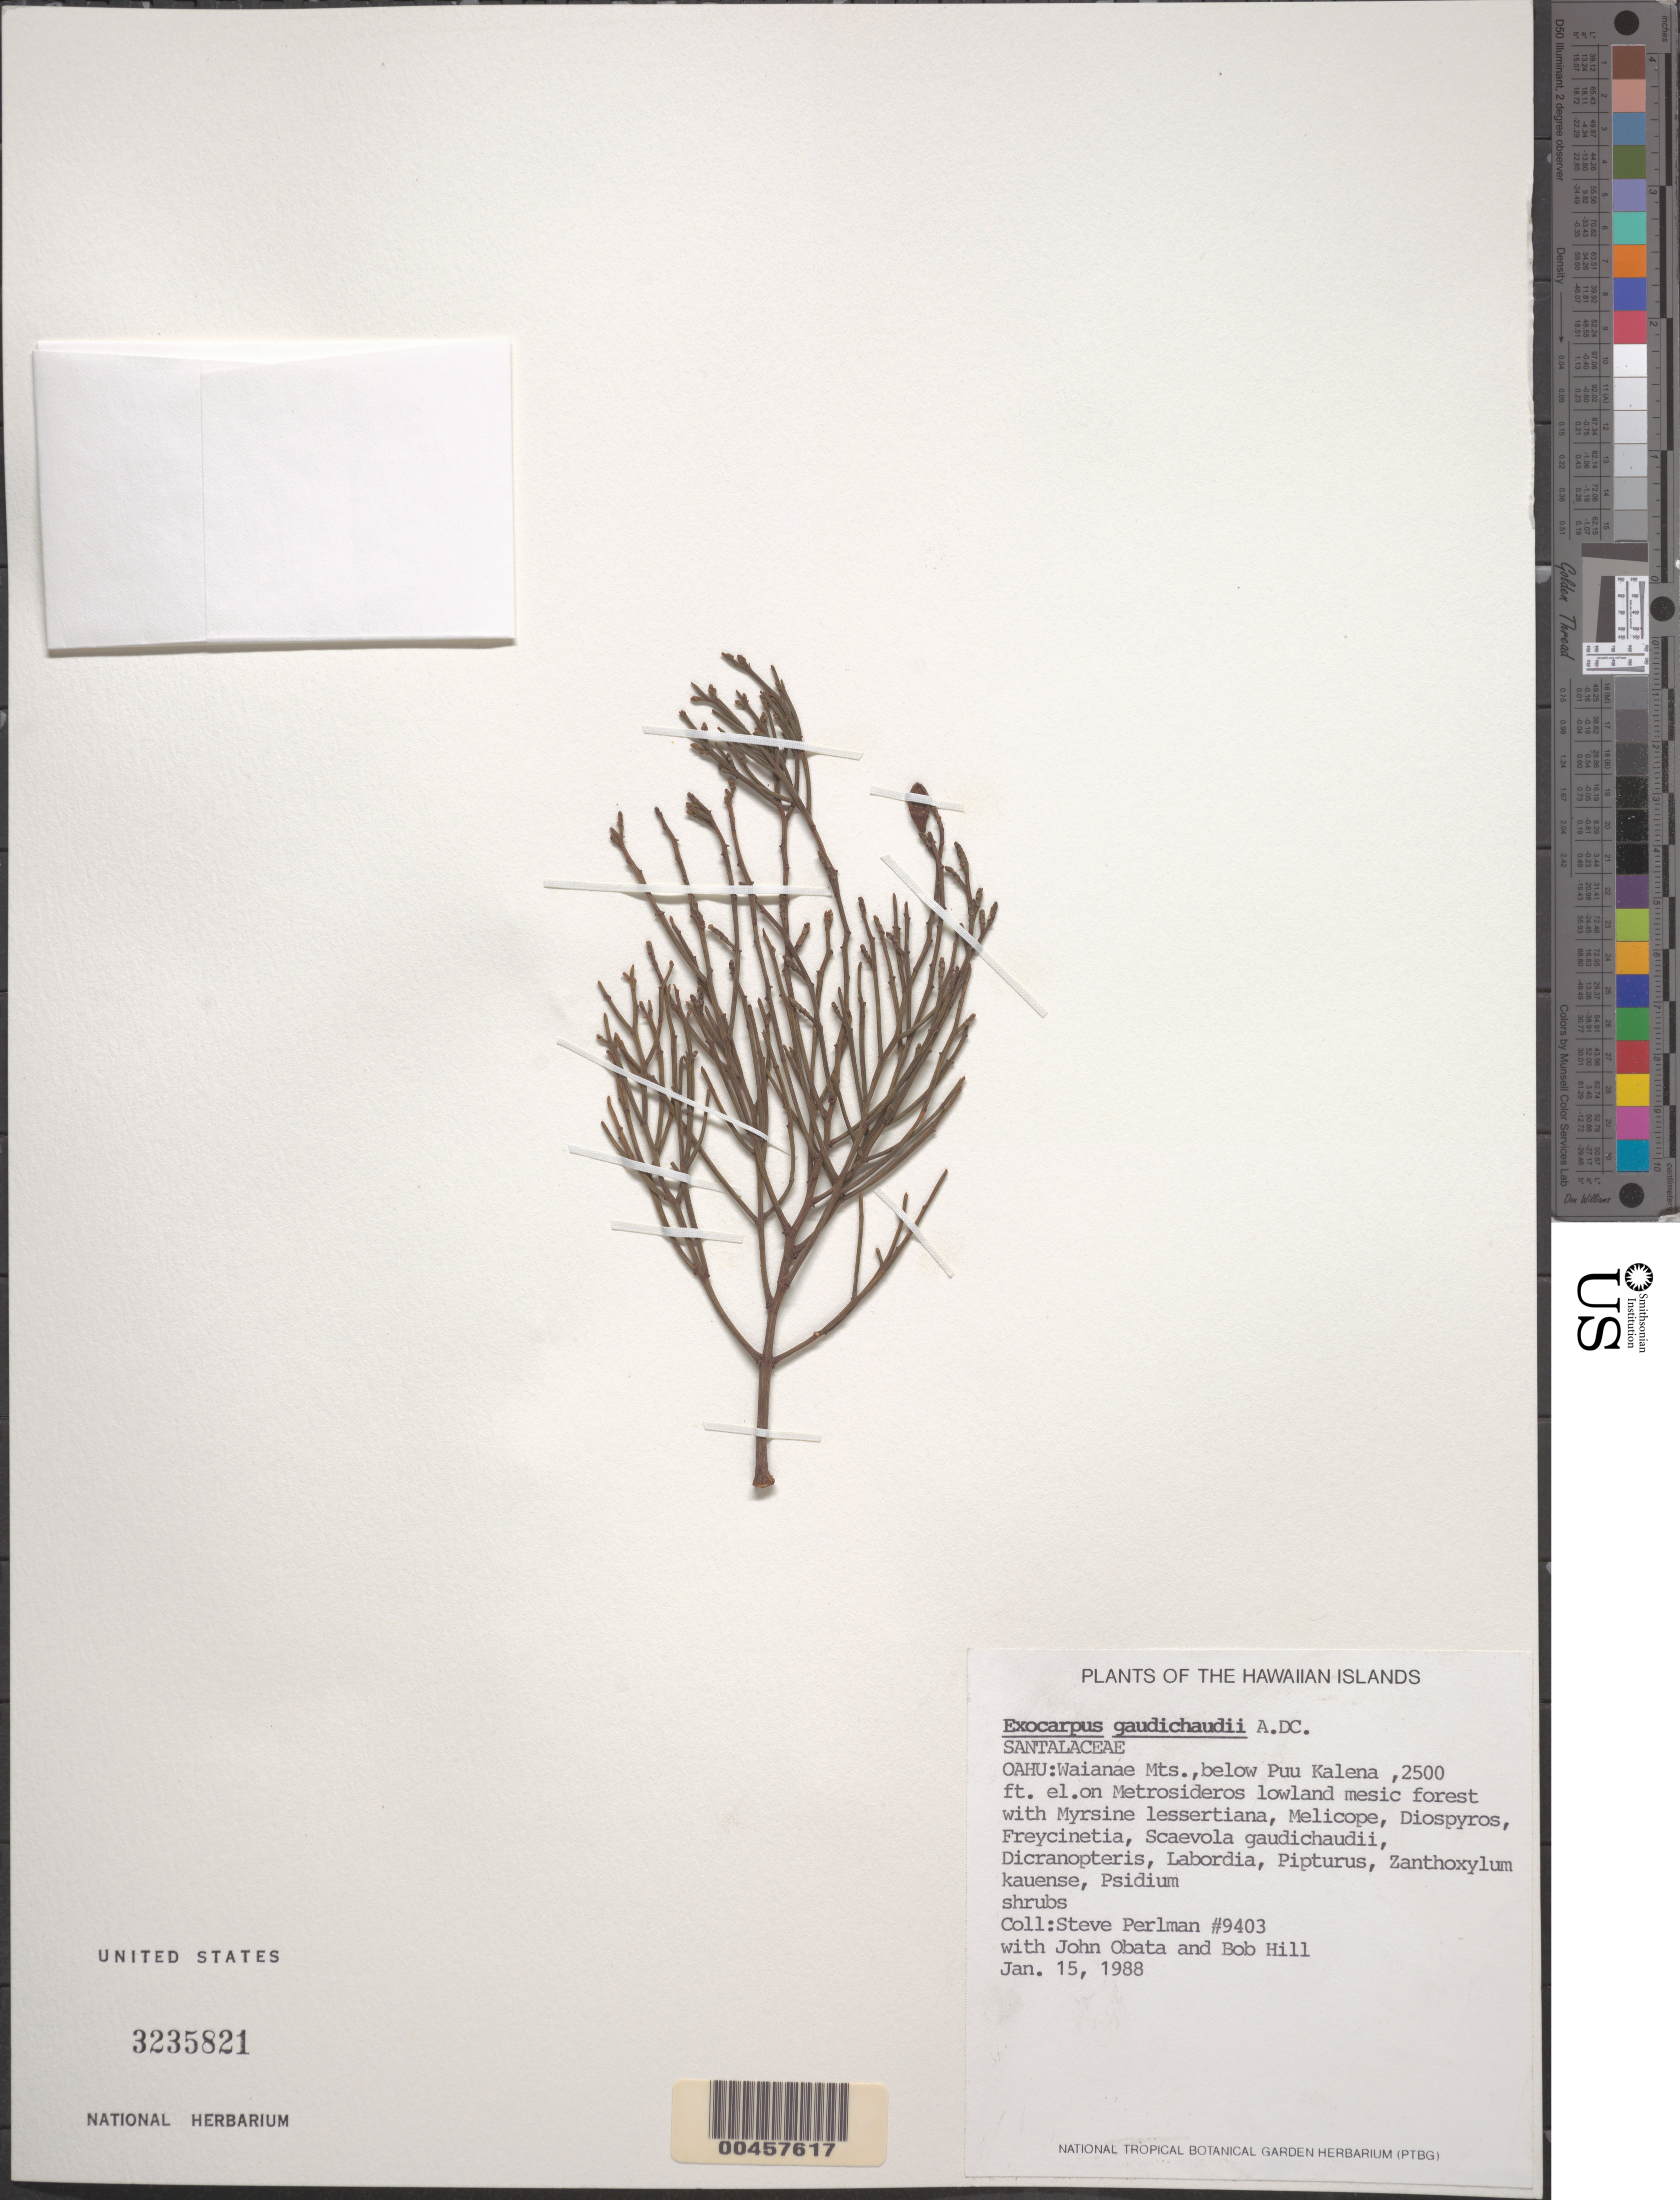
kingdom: Plantae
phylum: Tracheophyta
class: Magnoliopsida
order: Santalales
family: Santalaceae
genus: Exocarpos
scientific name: Exocarpos gaudichaudii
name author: A. DC.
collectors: S. P. Perlman, J. Obata & B. Hill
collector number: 9403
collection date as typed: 15 Jan 1988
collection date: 1988-01-15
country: United States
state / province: Hawaii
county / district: Honolulu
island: Oahu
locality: Waianae Mts., below Puu Kalena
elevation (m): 762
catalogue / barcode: US 3235821